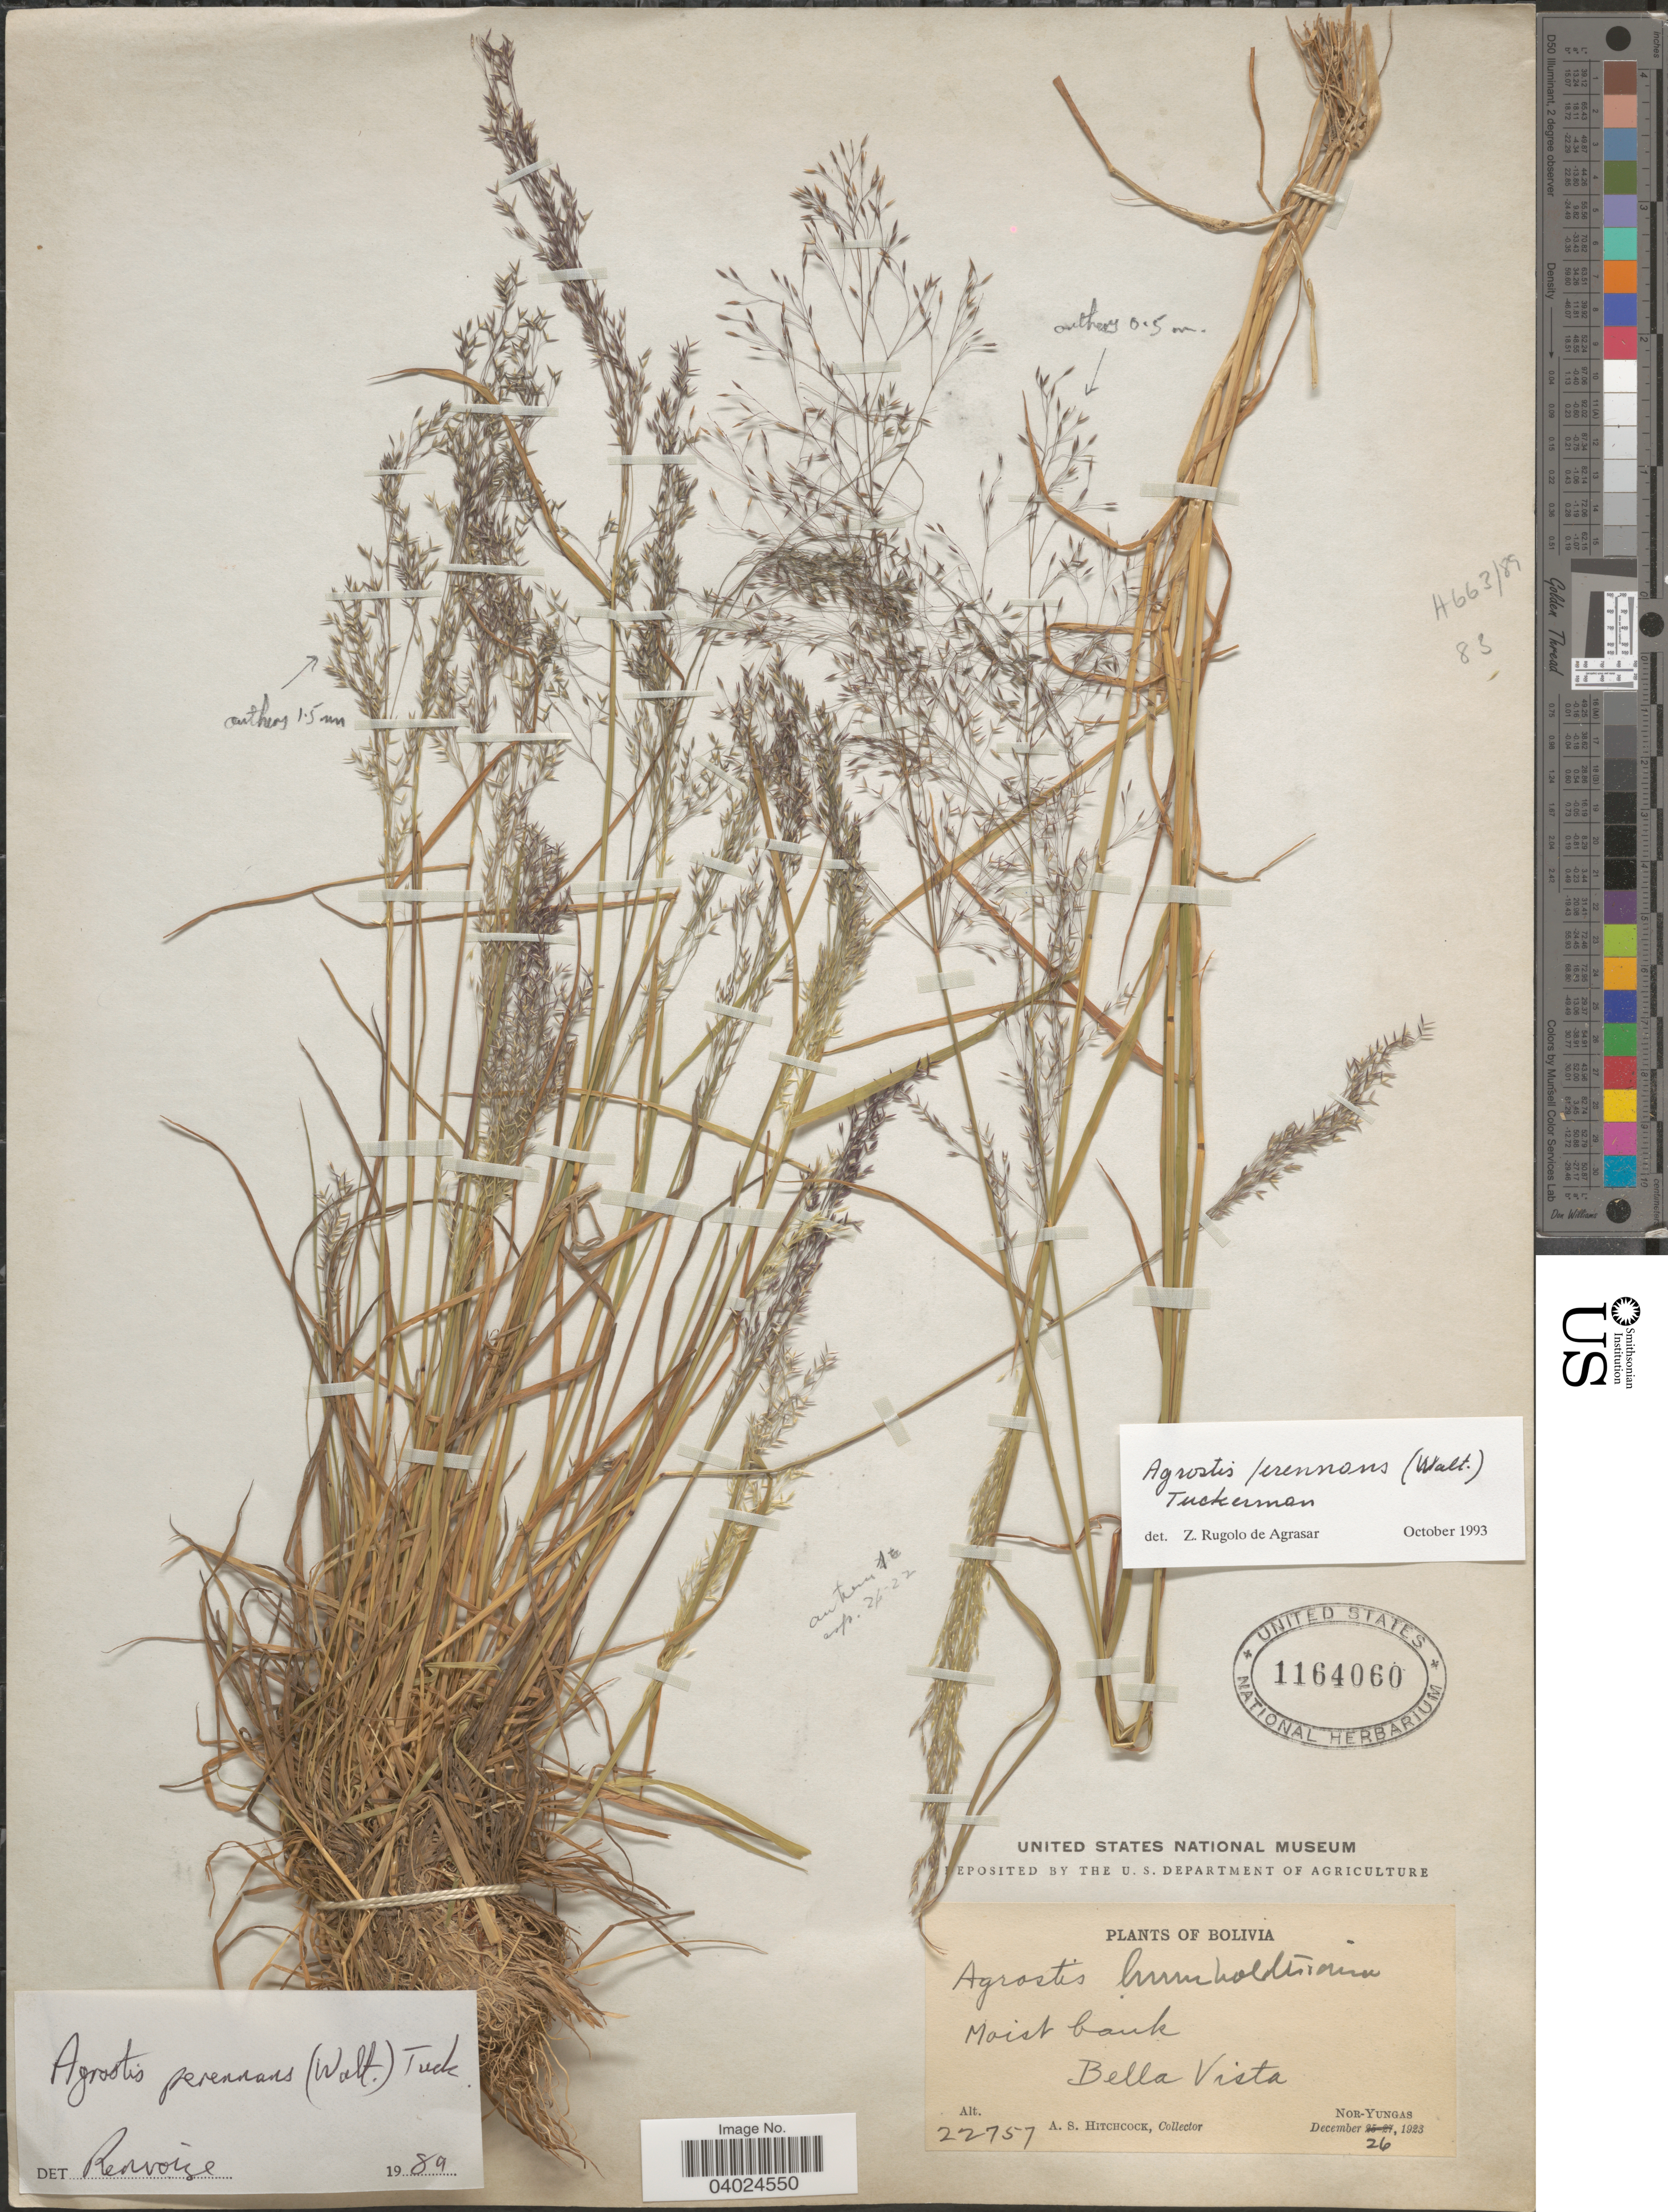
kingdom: Plantae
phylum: Tracheophyta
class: Liliopsida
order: Poales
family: Poaceae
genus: Agrostis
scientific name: Agrostis perennans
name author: (Walter) Tuck.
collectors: A. S. Hitchcock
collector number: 22757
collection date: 1923-12-26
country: Bolivia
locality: Moist bank. Bella Vista. Nor-Yungas.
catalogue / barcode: US 1164060